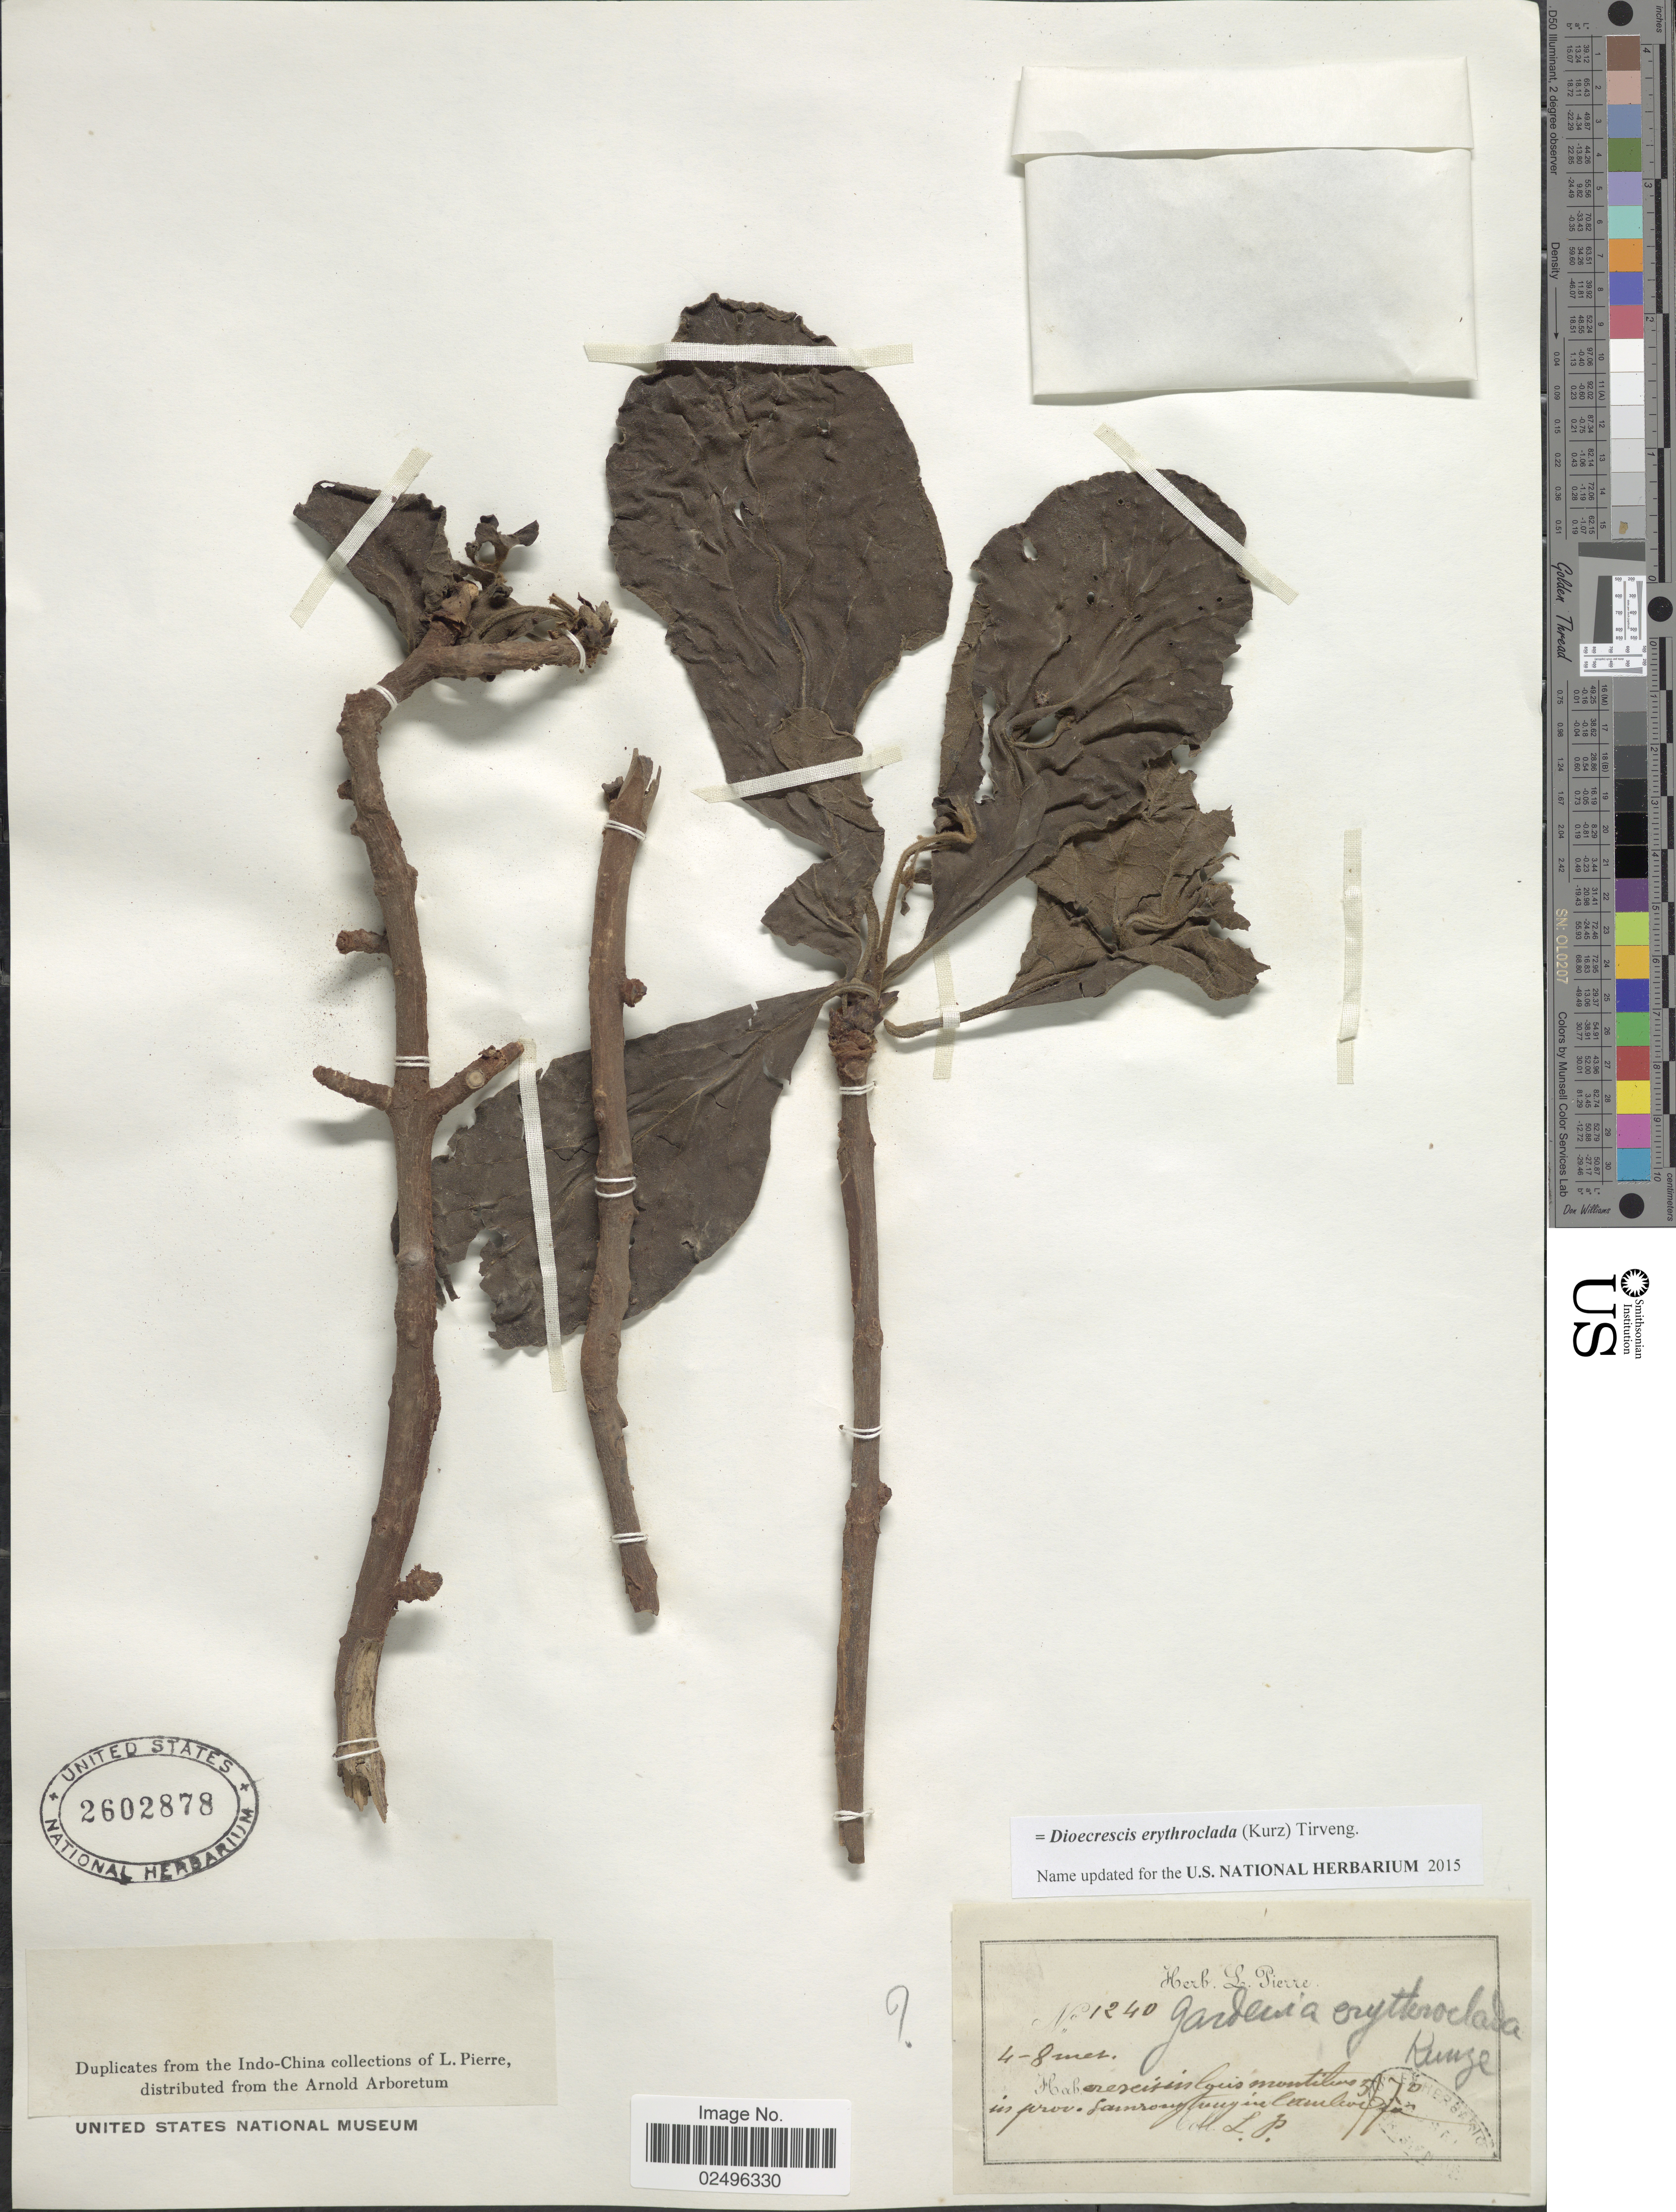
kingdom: Plantae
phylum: Tracheophyta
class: Magnoliopsida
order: Gentianales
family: Rubiaceae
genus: Dioecrescis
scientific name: Dioecrescis erythroclada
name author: (Kurz) Tirveng.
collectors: L. Pierre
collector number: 1240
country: Cambodia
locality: In prov. Samrongtông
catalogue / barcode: US 2602878